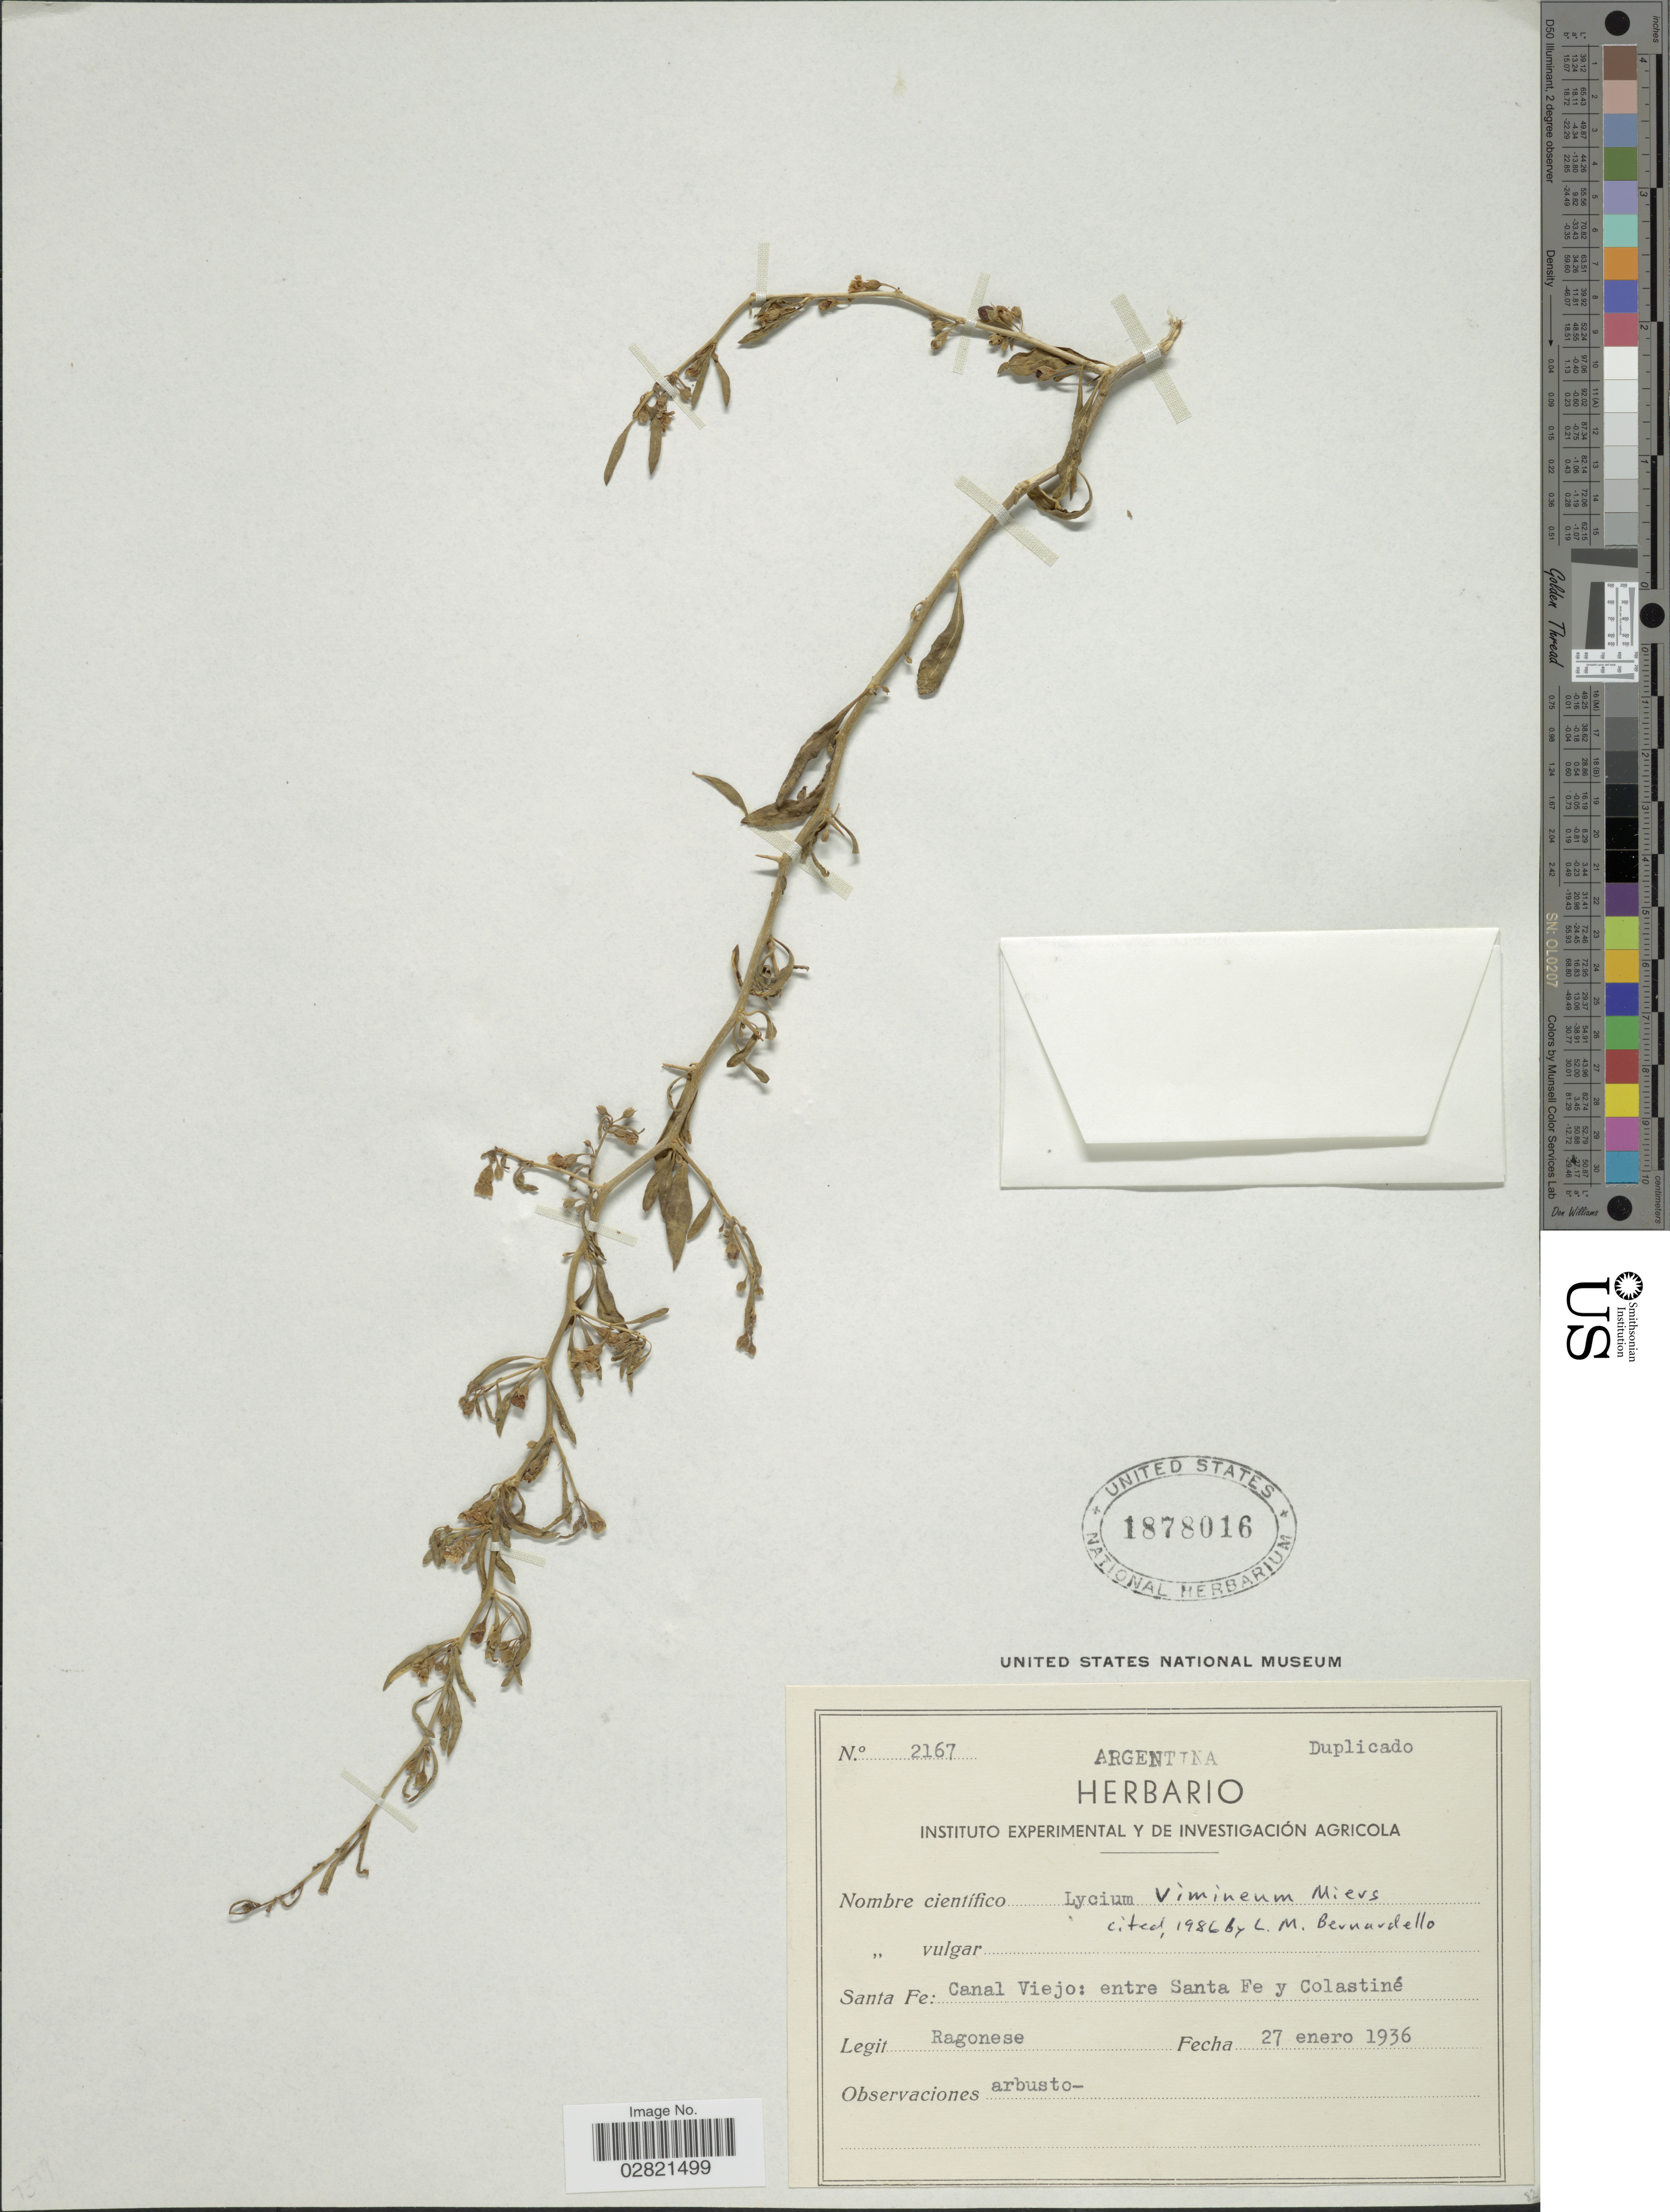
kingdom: Plantae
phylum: Tracheophyta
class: Magnoliopsida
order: Solanales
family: Solanaceae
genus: Lycium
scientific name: Lycium vimineum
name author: Miers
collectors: Ragonese, --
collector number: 2167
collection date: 1936-01-27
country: Argentina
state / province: Santa Fe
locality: Santa Fe: Canal Viejo: entre Santa Fe y Colastiné.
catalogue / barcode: US 1878016